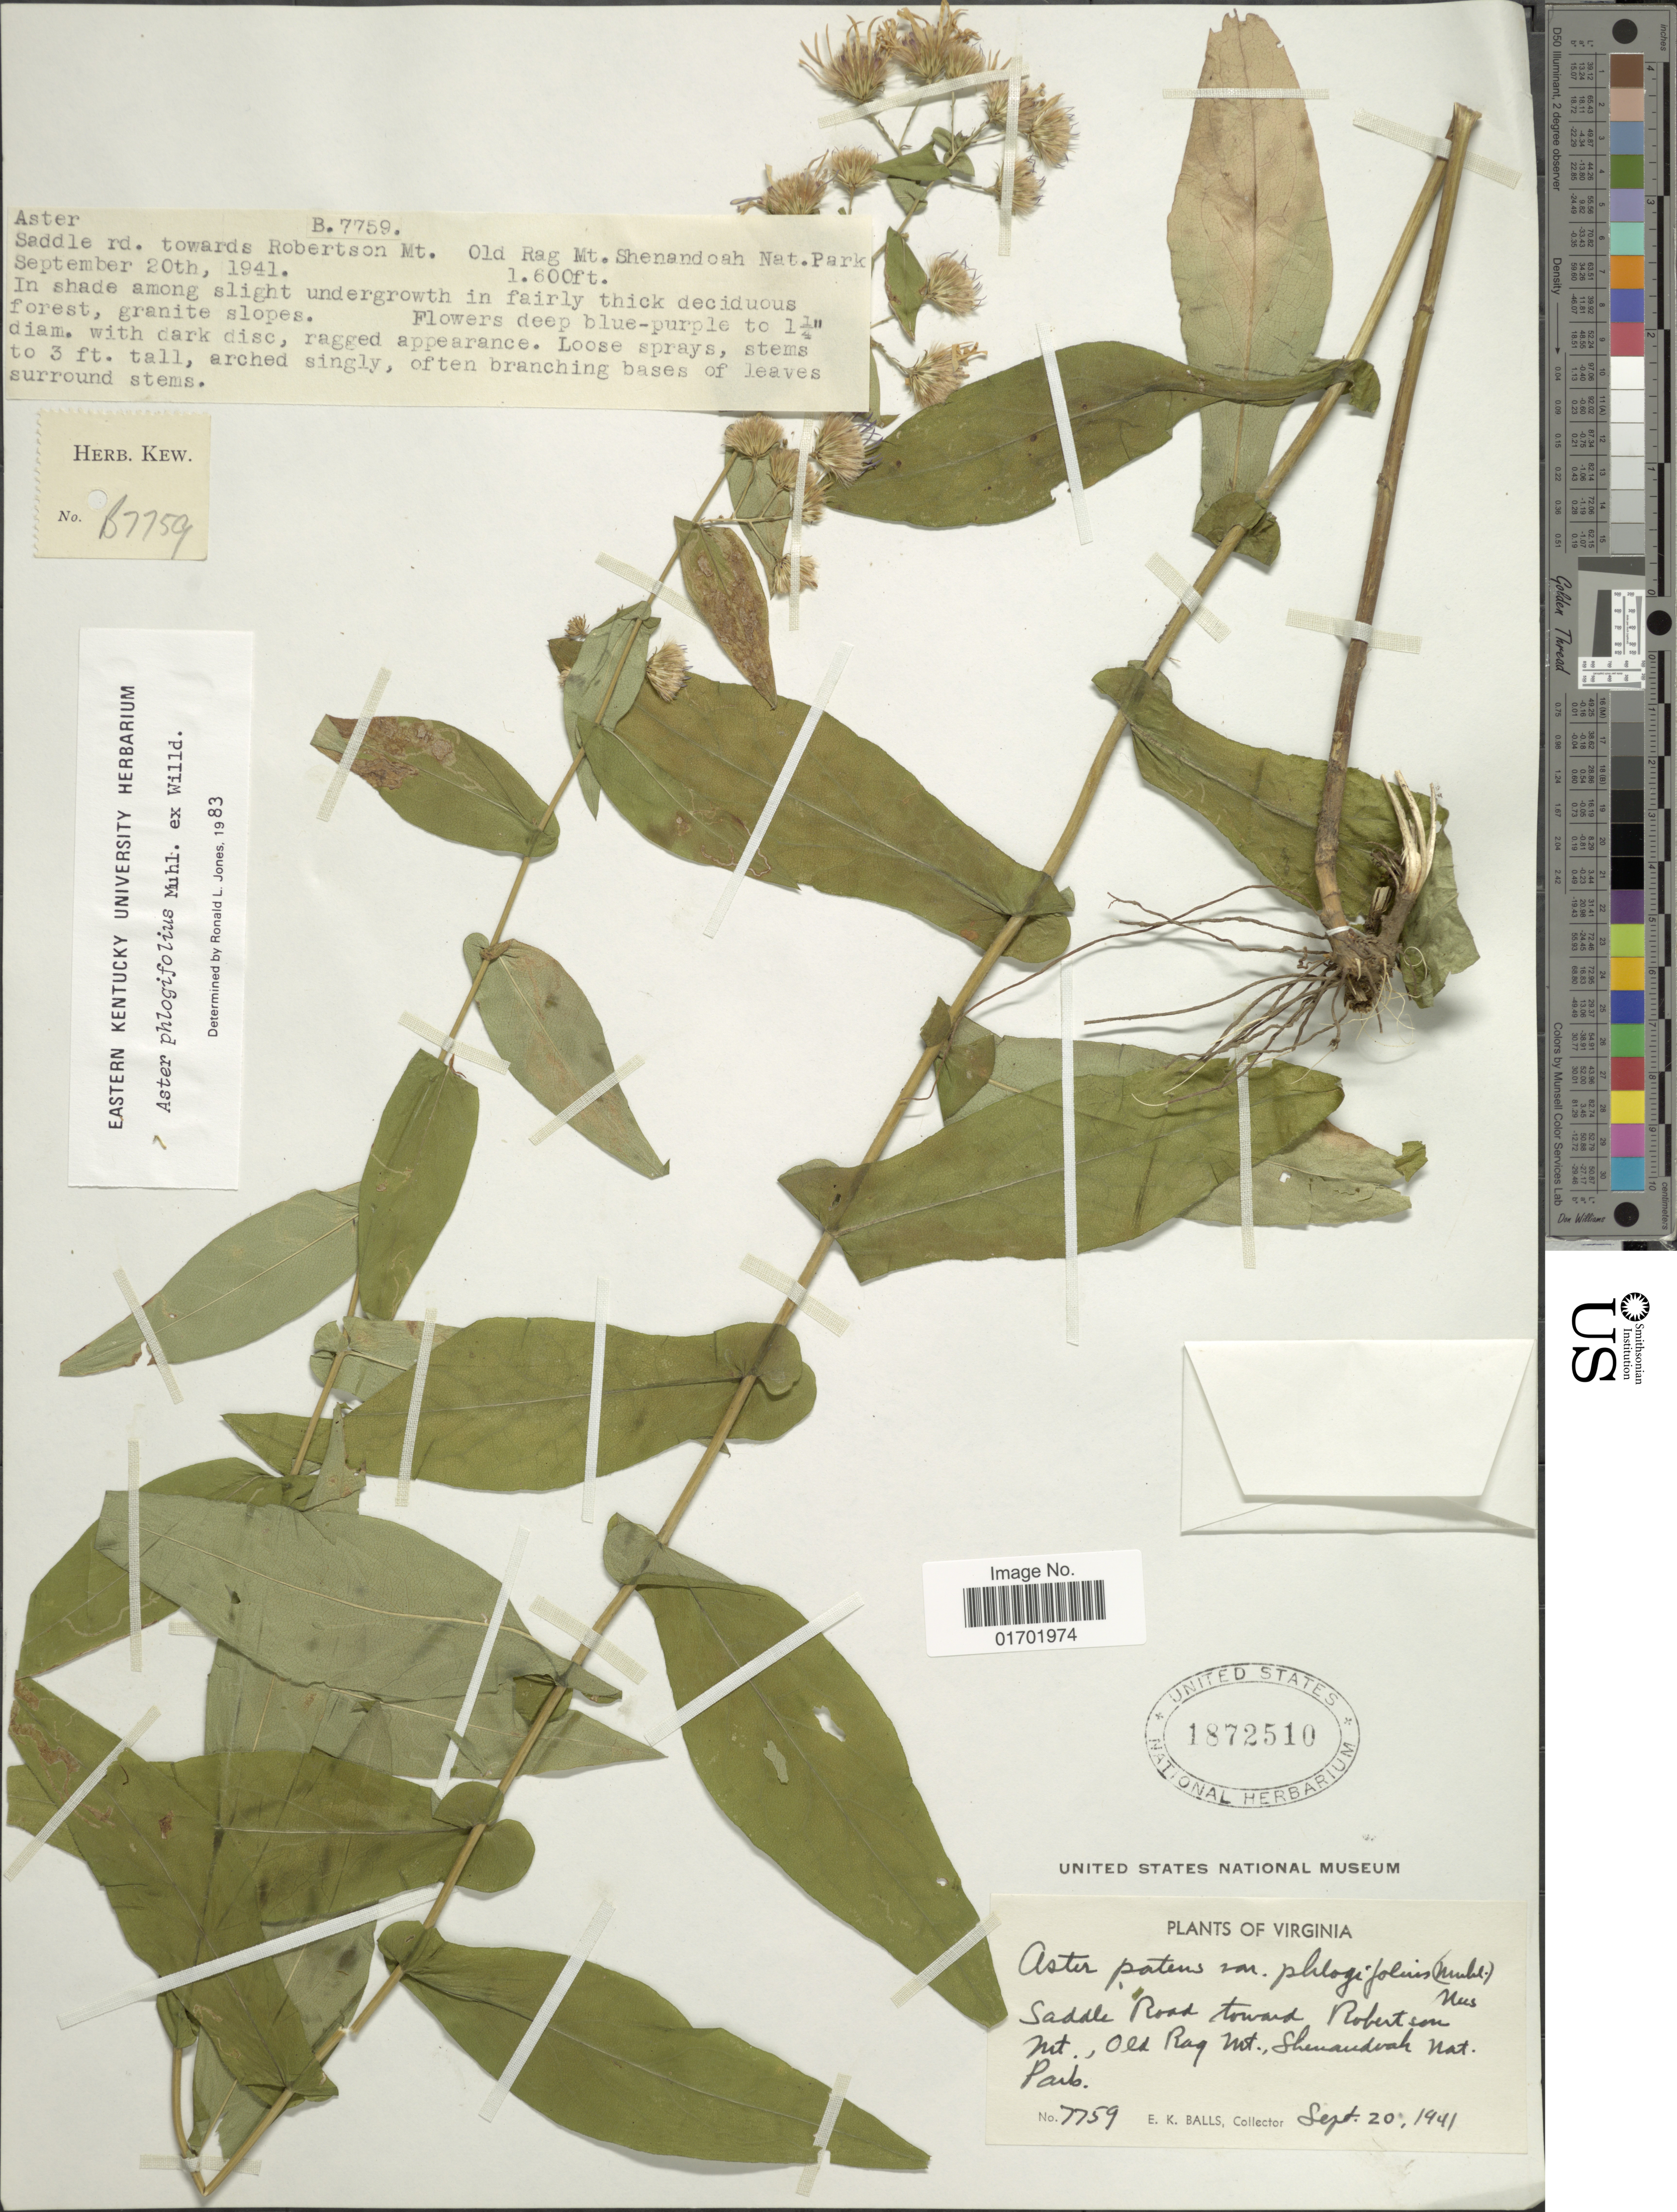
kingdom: Plantae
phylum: Tracheophyta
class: Magnoliopsida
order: Asterales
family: Asteraceae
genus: Symphyotrichum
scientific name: Symphyotrichum phlogifolium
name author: (Muhl. ex Willd.) G.L. Nesom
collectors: E. K. Balls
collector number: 7759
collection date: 1941-09-20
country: United States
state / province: Virginia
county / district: Madison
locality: Saddle Road toward Robertson Mt., Old Rag Mt., Shenandoah Nat. Park.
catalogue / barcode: US 1872510